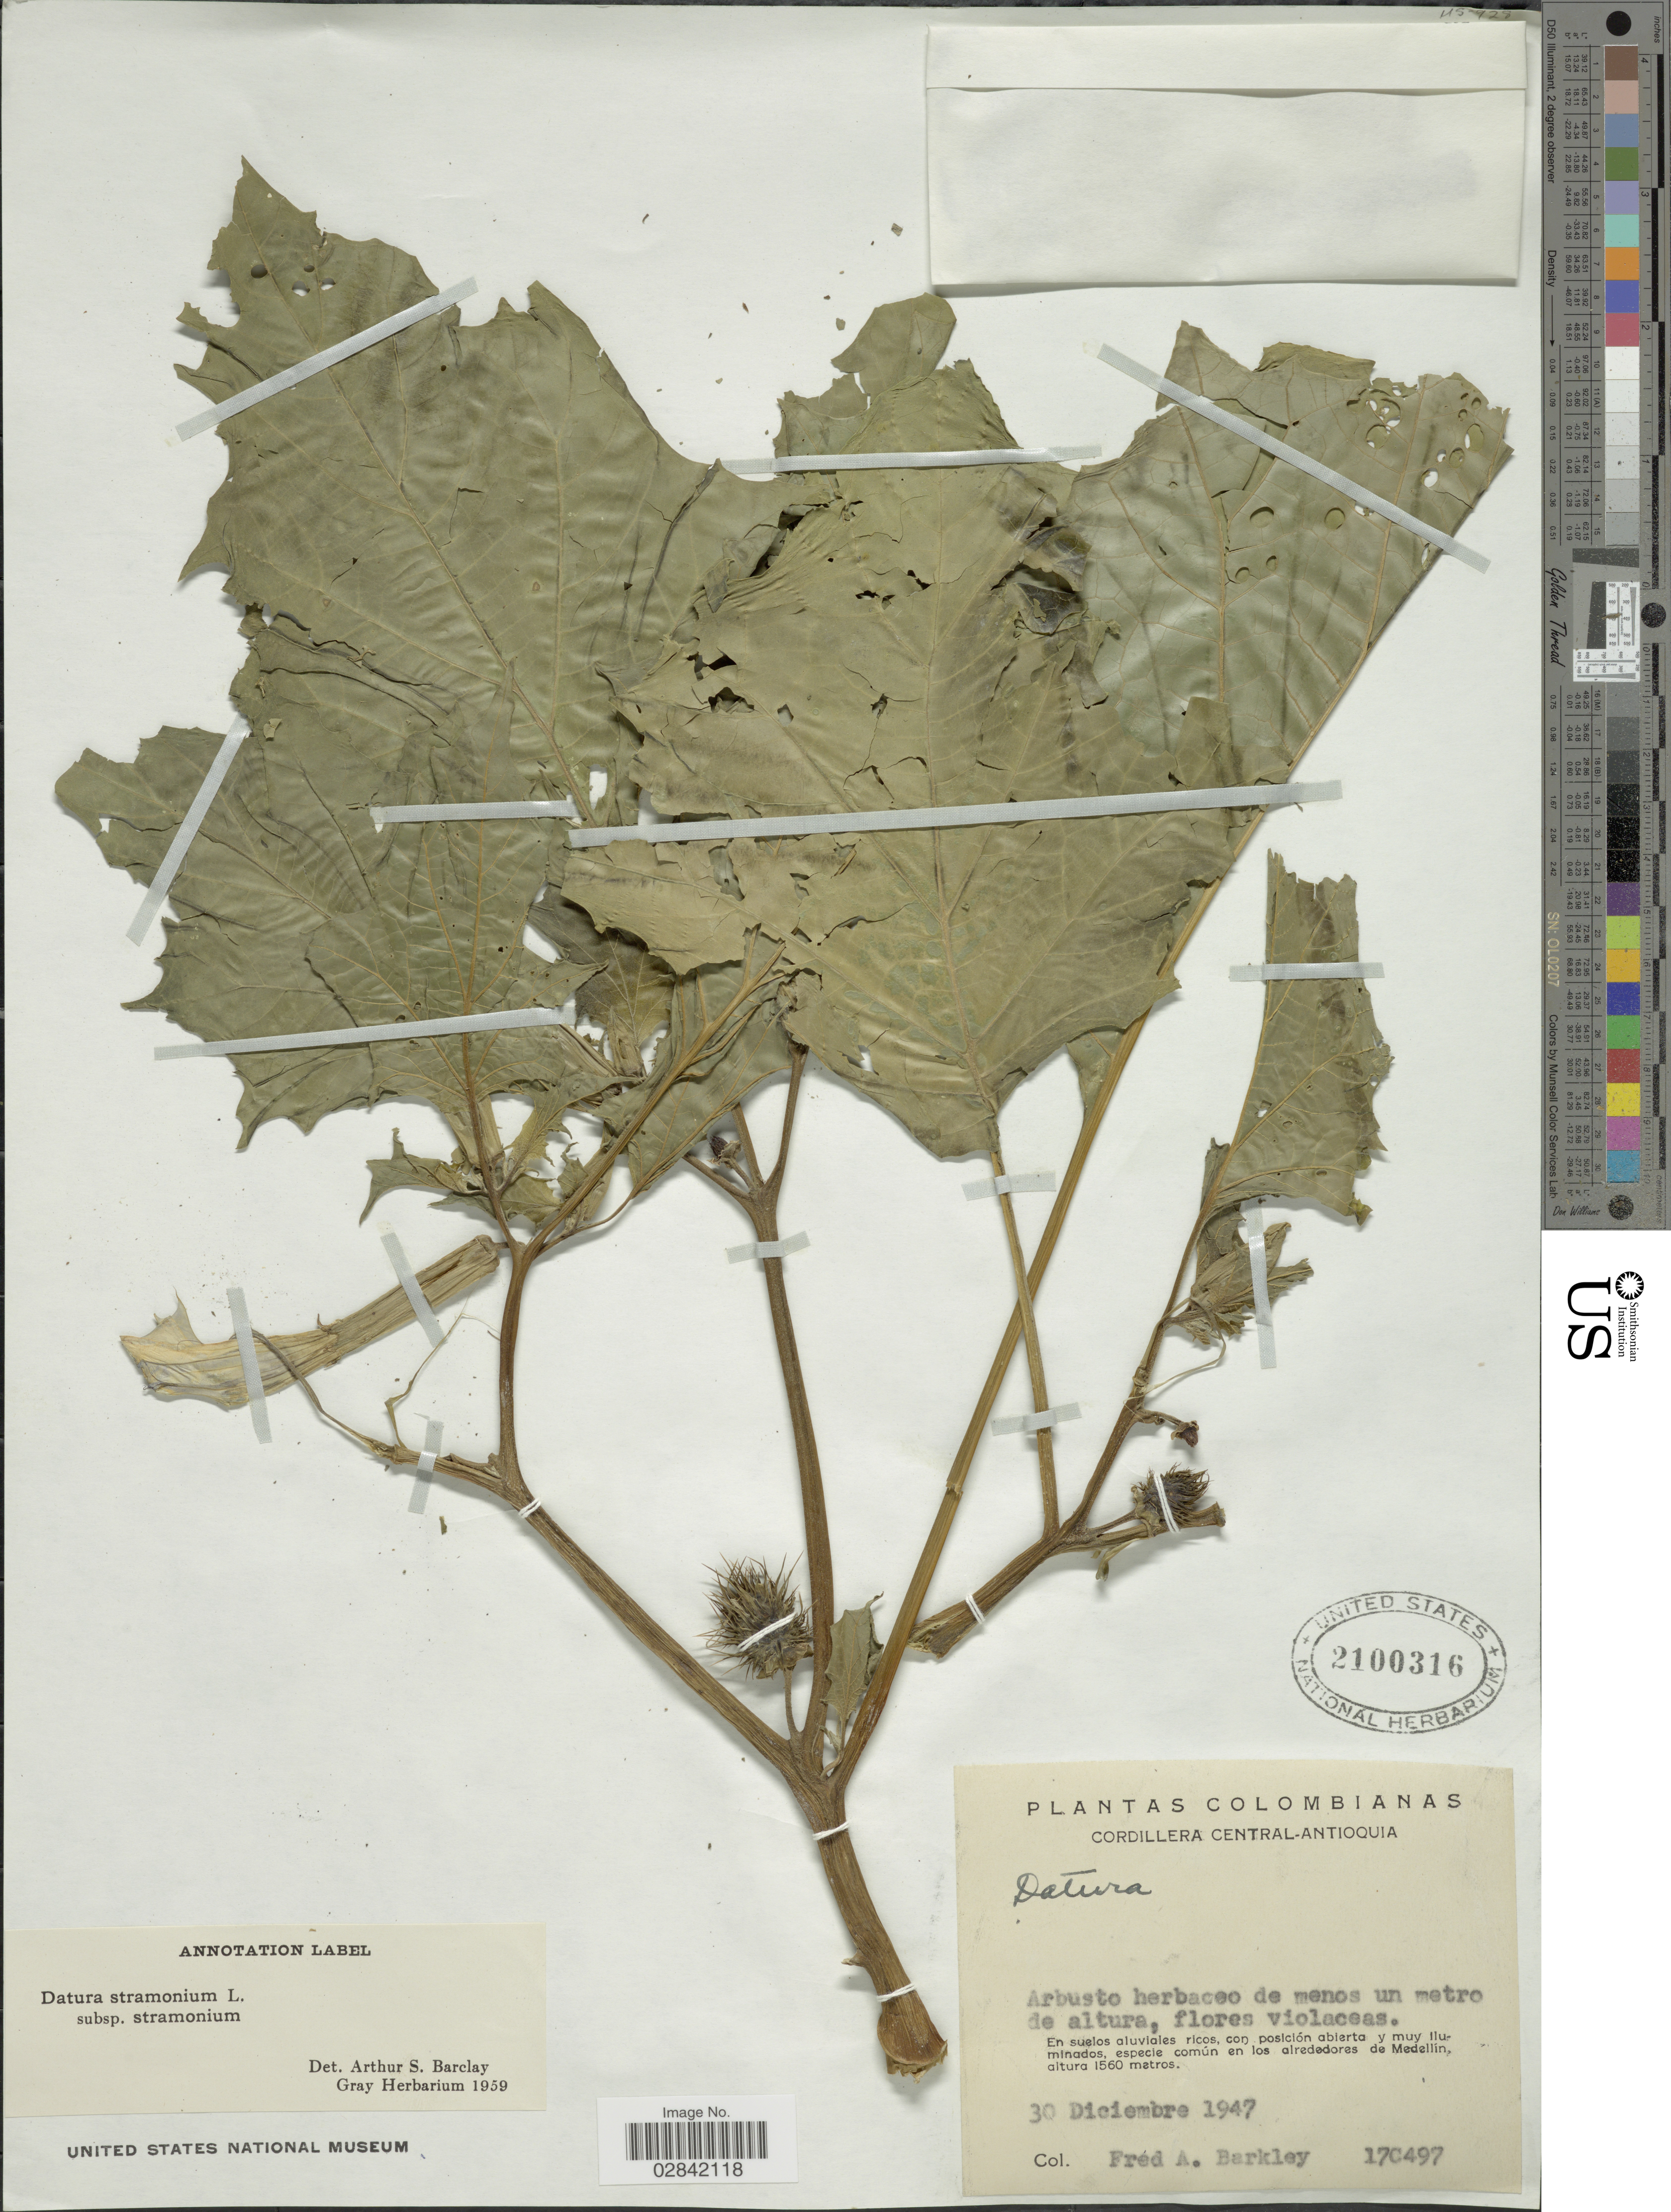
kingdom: Plantae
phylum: Tracheophyta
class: Magnoliopsida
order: Solanales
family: Solanaceae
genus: Datura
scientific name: Datura stramonium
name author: L.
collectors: F. A. Barkley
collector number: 17C497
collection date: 1947-12-30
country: Colombia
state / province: Antioquia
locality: Cordillera Central-Antioquia, en los alrededores de Medellín.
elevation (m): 1560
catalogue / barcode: US 2100316